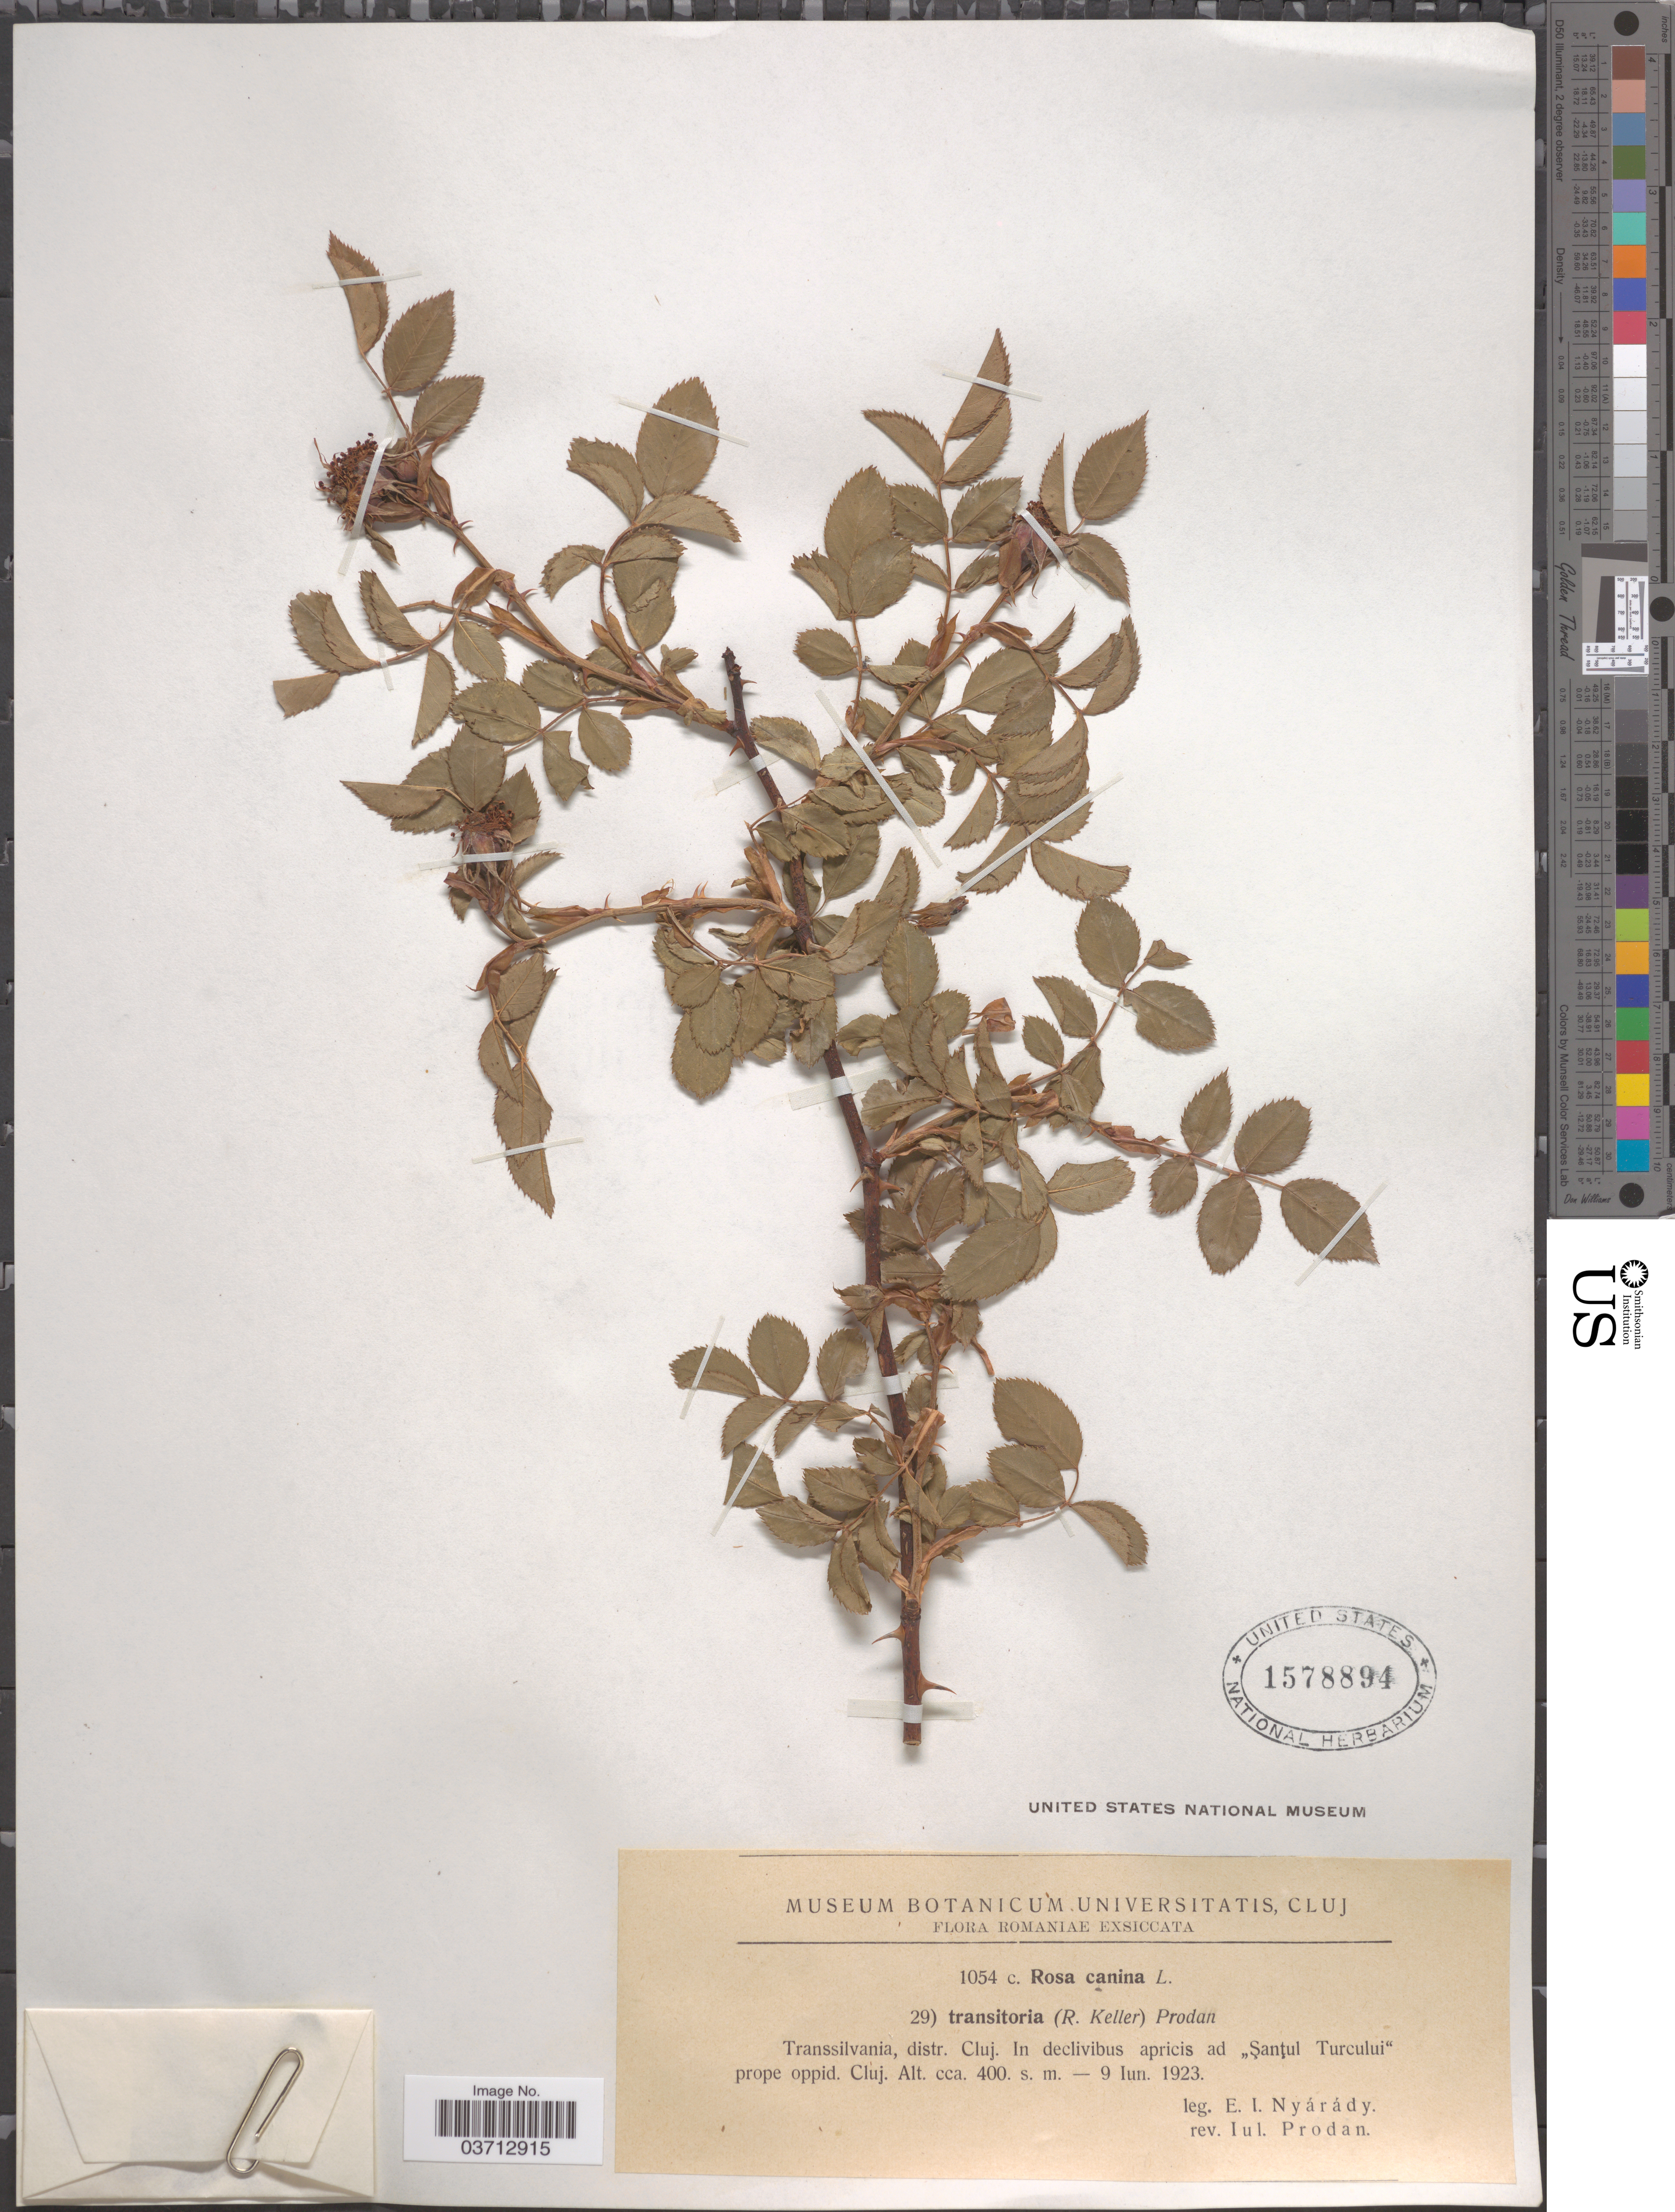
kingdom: Plantae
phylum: Tracheophyta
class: Magnoliopsida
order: Rosales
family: Rosaceae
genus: Rosa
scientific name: Rosa canina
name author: L.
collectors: E. Nyárády & J. Prodan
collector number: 1054c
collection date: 1923-06-09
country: Romania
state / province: Cluj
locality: Romaniae. Transsilvania, distr. Cluj. In declivibus apricis ad "Şanţul Turcului" prope oppid. Cluj.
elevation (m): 400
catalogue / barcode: US 1578894